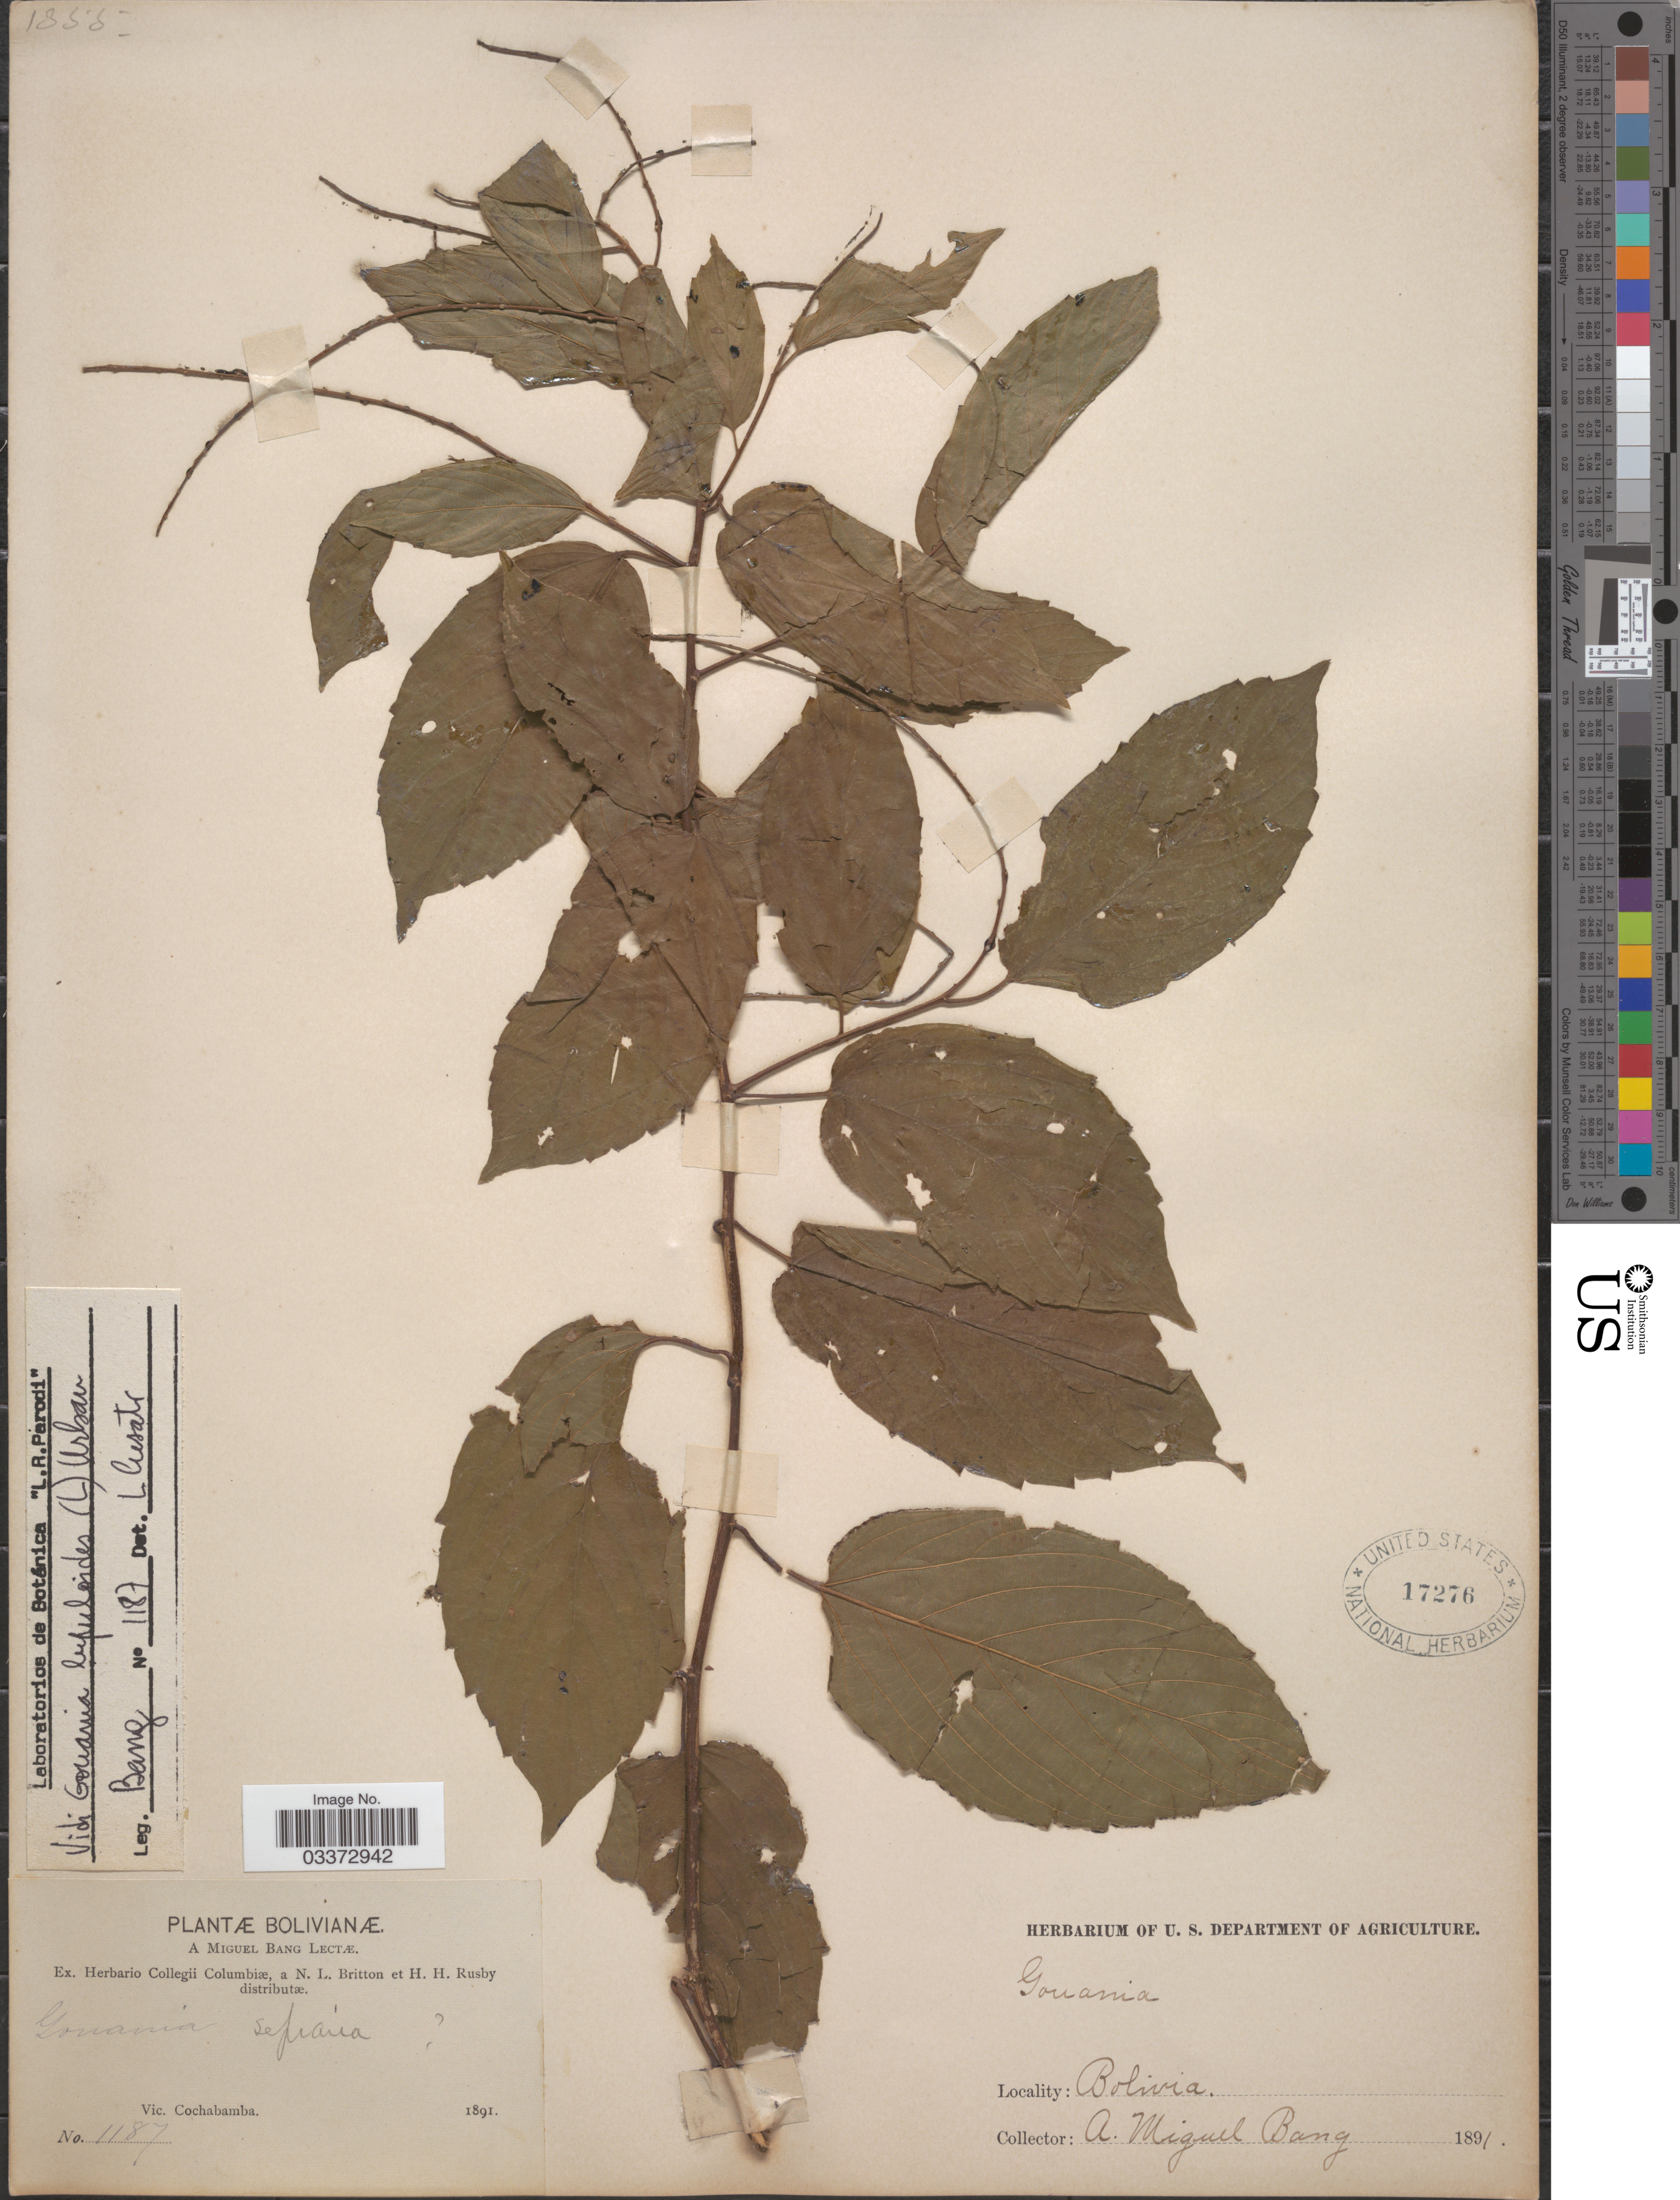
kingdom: Plantae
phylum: Tracheophyta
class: Magnoliopsida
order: Rosales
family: Rhamnaceae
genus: Gouania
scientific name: Gouania polygama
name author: (Jacq.) Urb.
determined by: Figueira, Mauricio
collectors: M. Bang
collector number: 1187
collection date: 1891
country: Bolivia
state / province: Cochabamba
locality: Vic. Cochabamba.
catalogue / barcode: US 17276